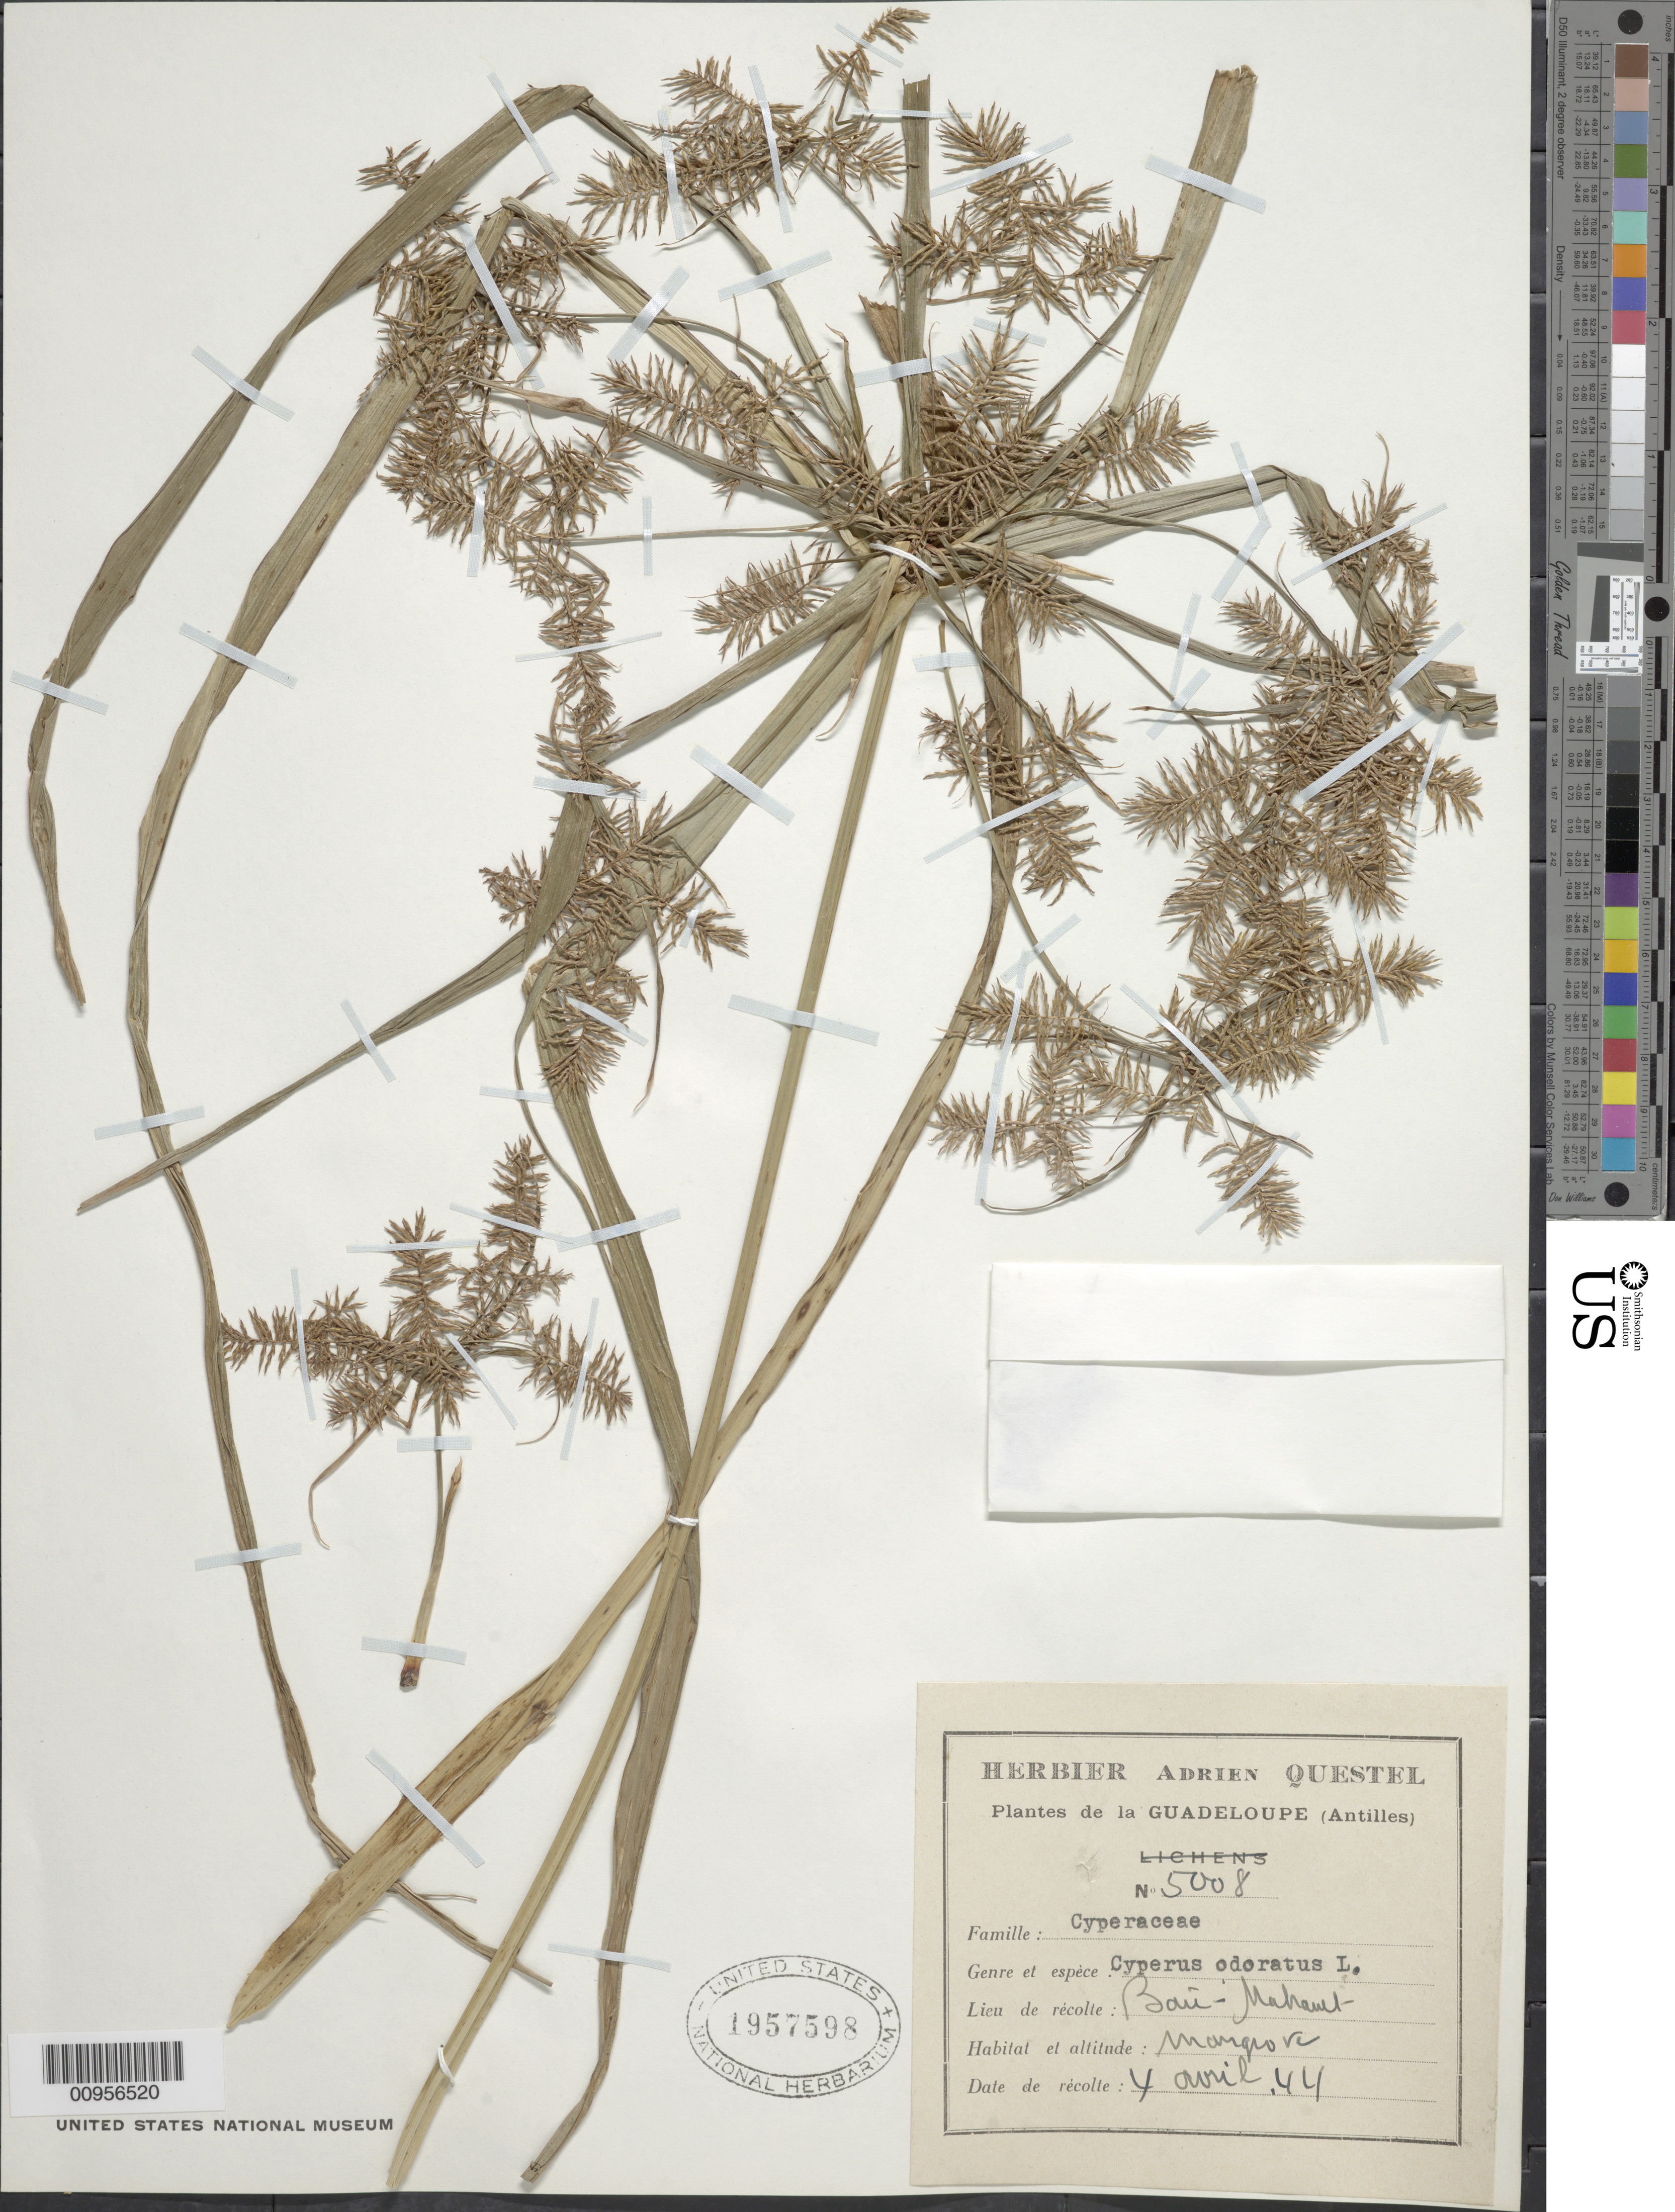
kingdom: Plantae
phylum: Tracheophyta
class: Liliopsida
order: Poales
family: Cyperaceae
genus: Cyperus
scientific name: Cyperus odoratus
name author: L.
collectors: A. Questel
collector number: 5008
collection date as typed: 04 Apr 1944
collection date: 1944-04-04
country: Guadeloupe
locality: Baie Mahault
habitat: Mangrove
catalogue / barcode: US 1957598